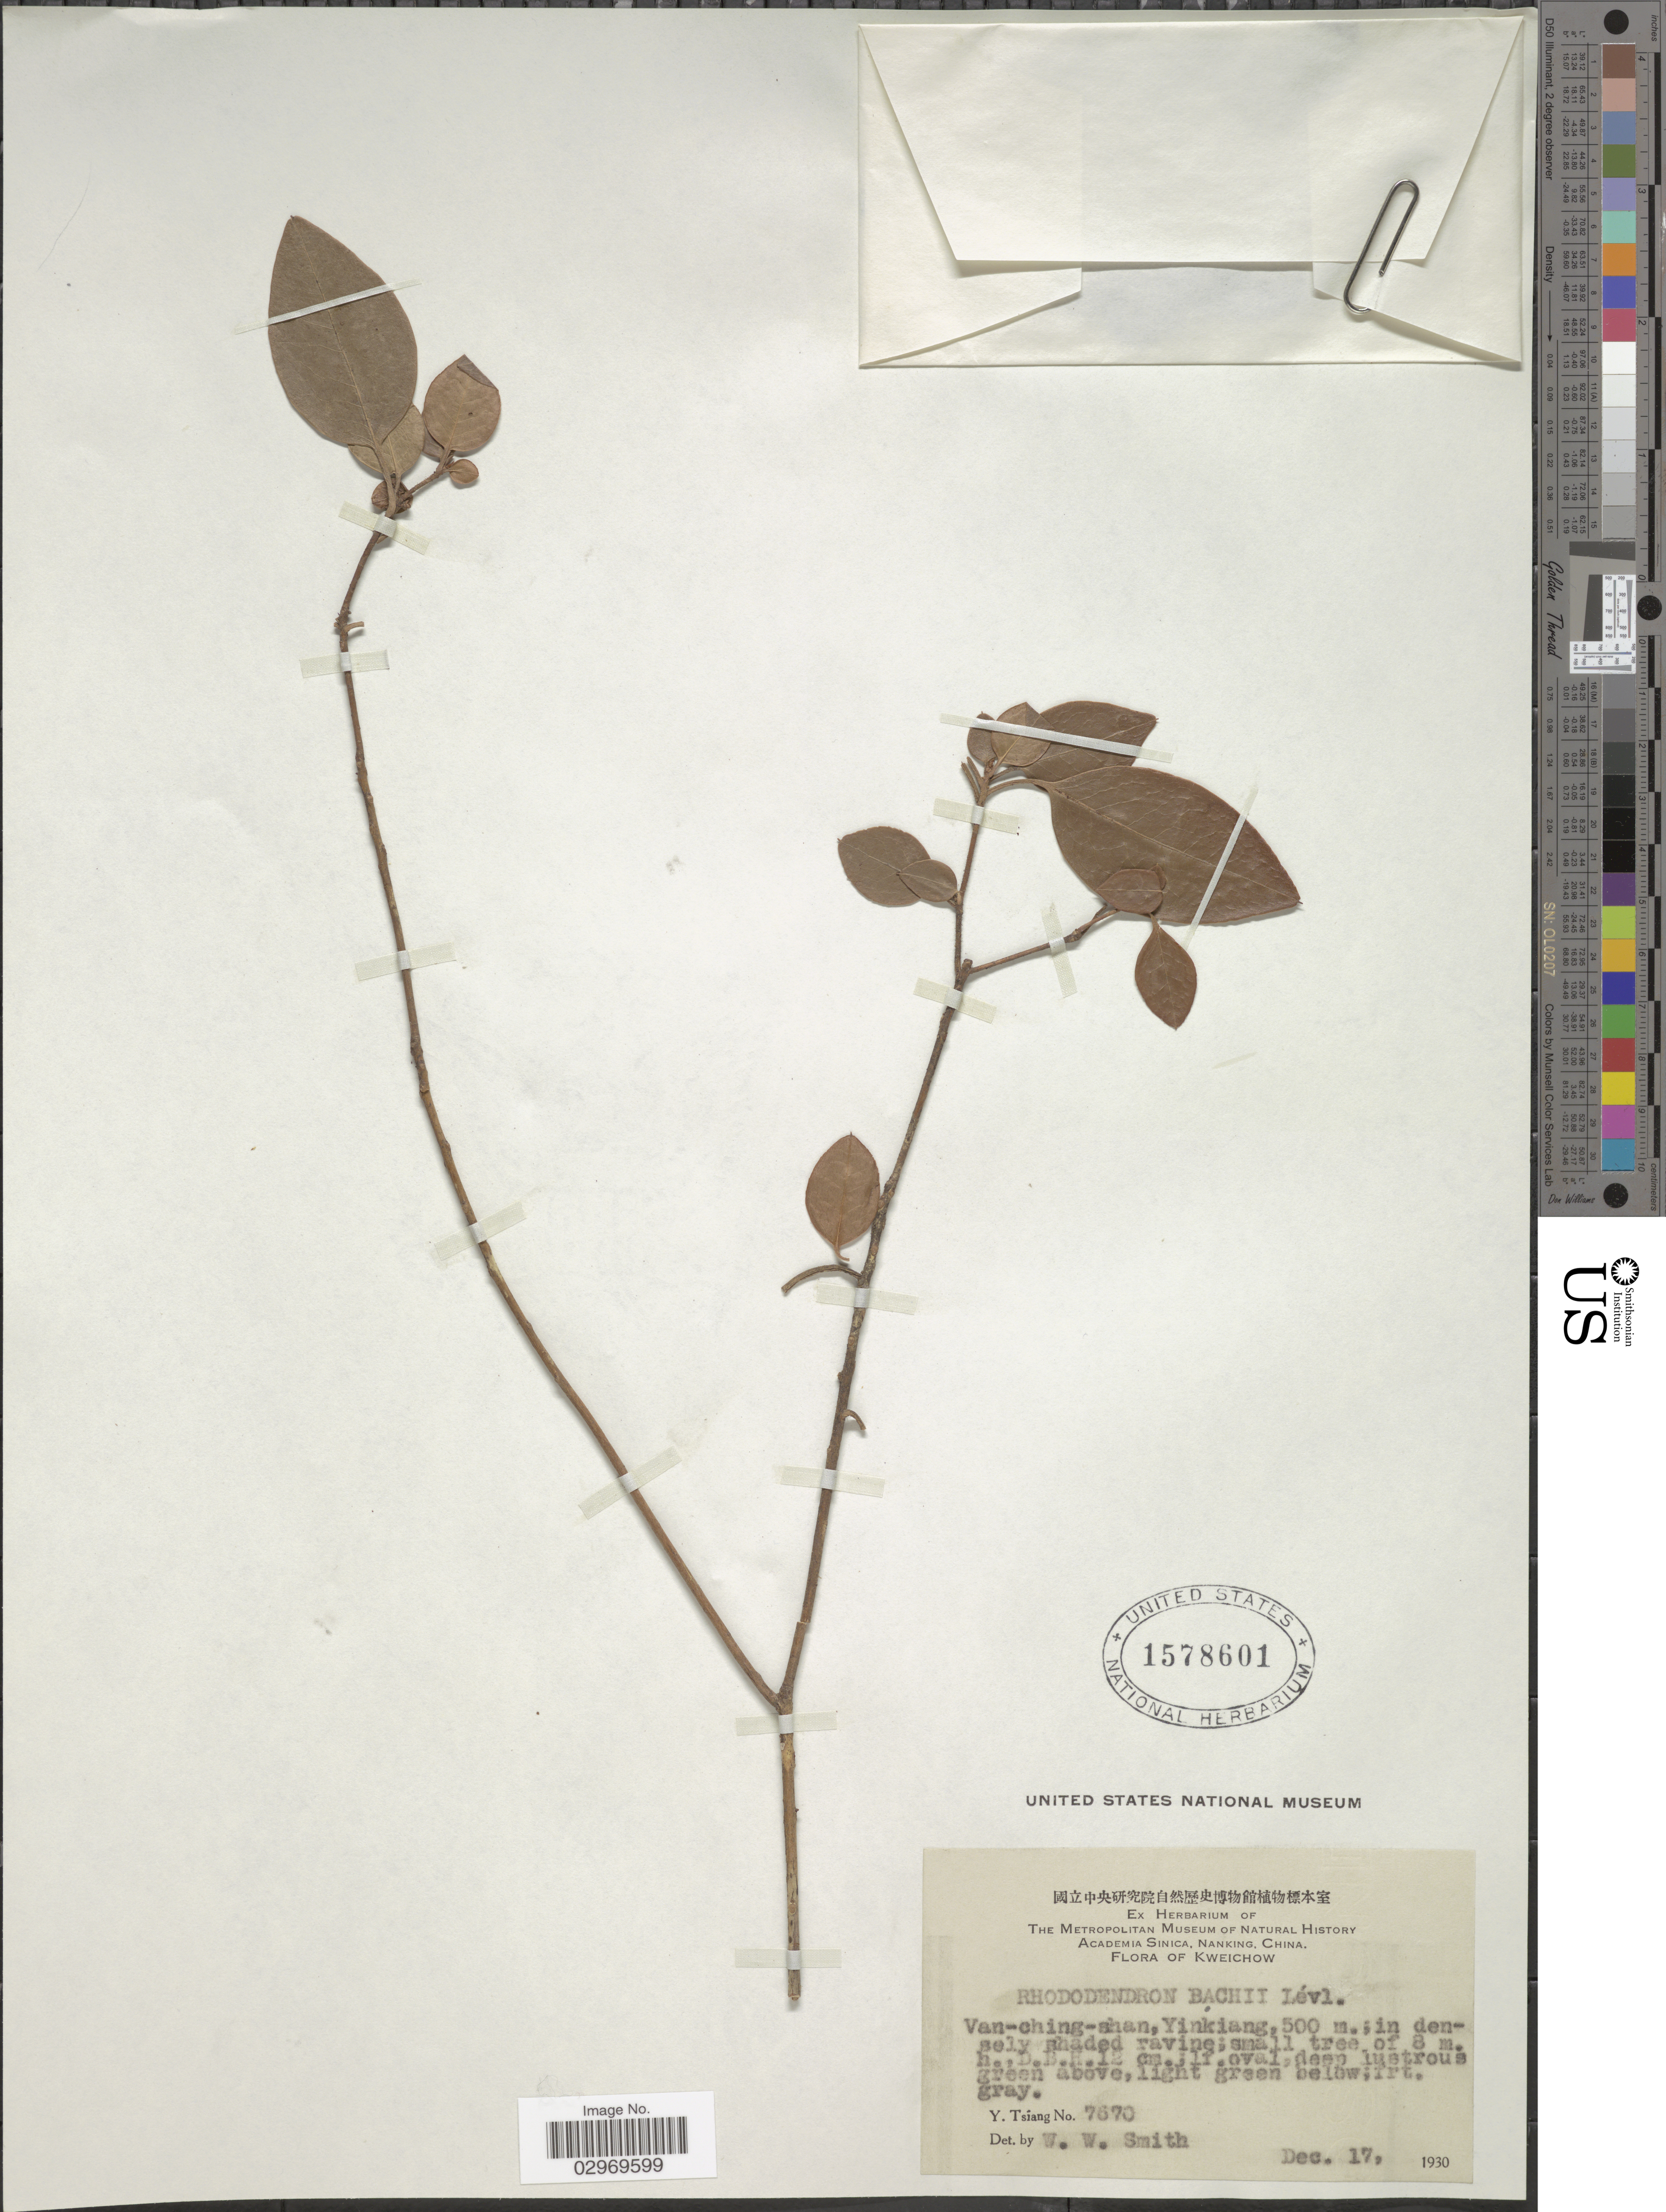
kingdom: Plantae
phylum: Tracheophyta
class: Magnoliopsida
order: Ericales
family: Ericaceae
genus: Rhododendron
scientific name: Rhododendron bachii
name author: H. Lév.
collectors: Y. Tsiang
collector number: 7670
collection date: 1930-12-17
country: China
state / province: Guizhou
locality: Kweichow, Van-ching-shan, Yinkiang.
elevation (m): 500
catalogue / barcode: US 1578601